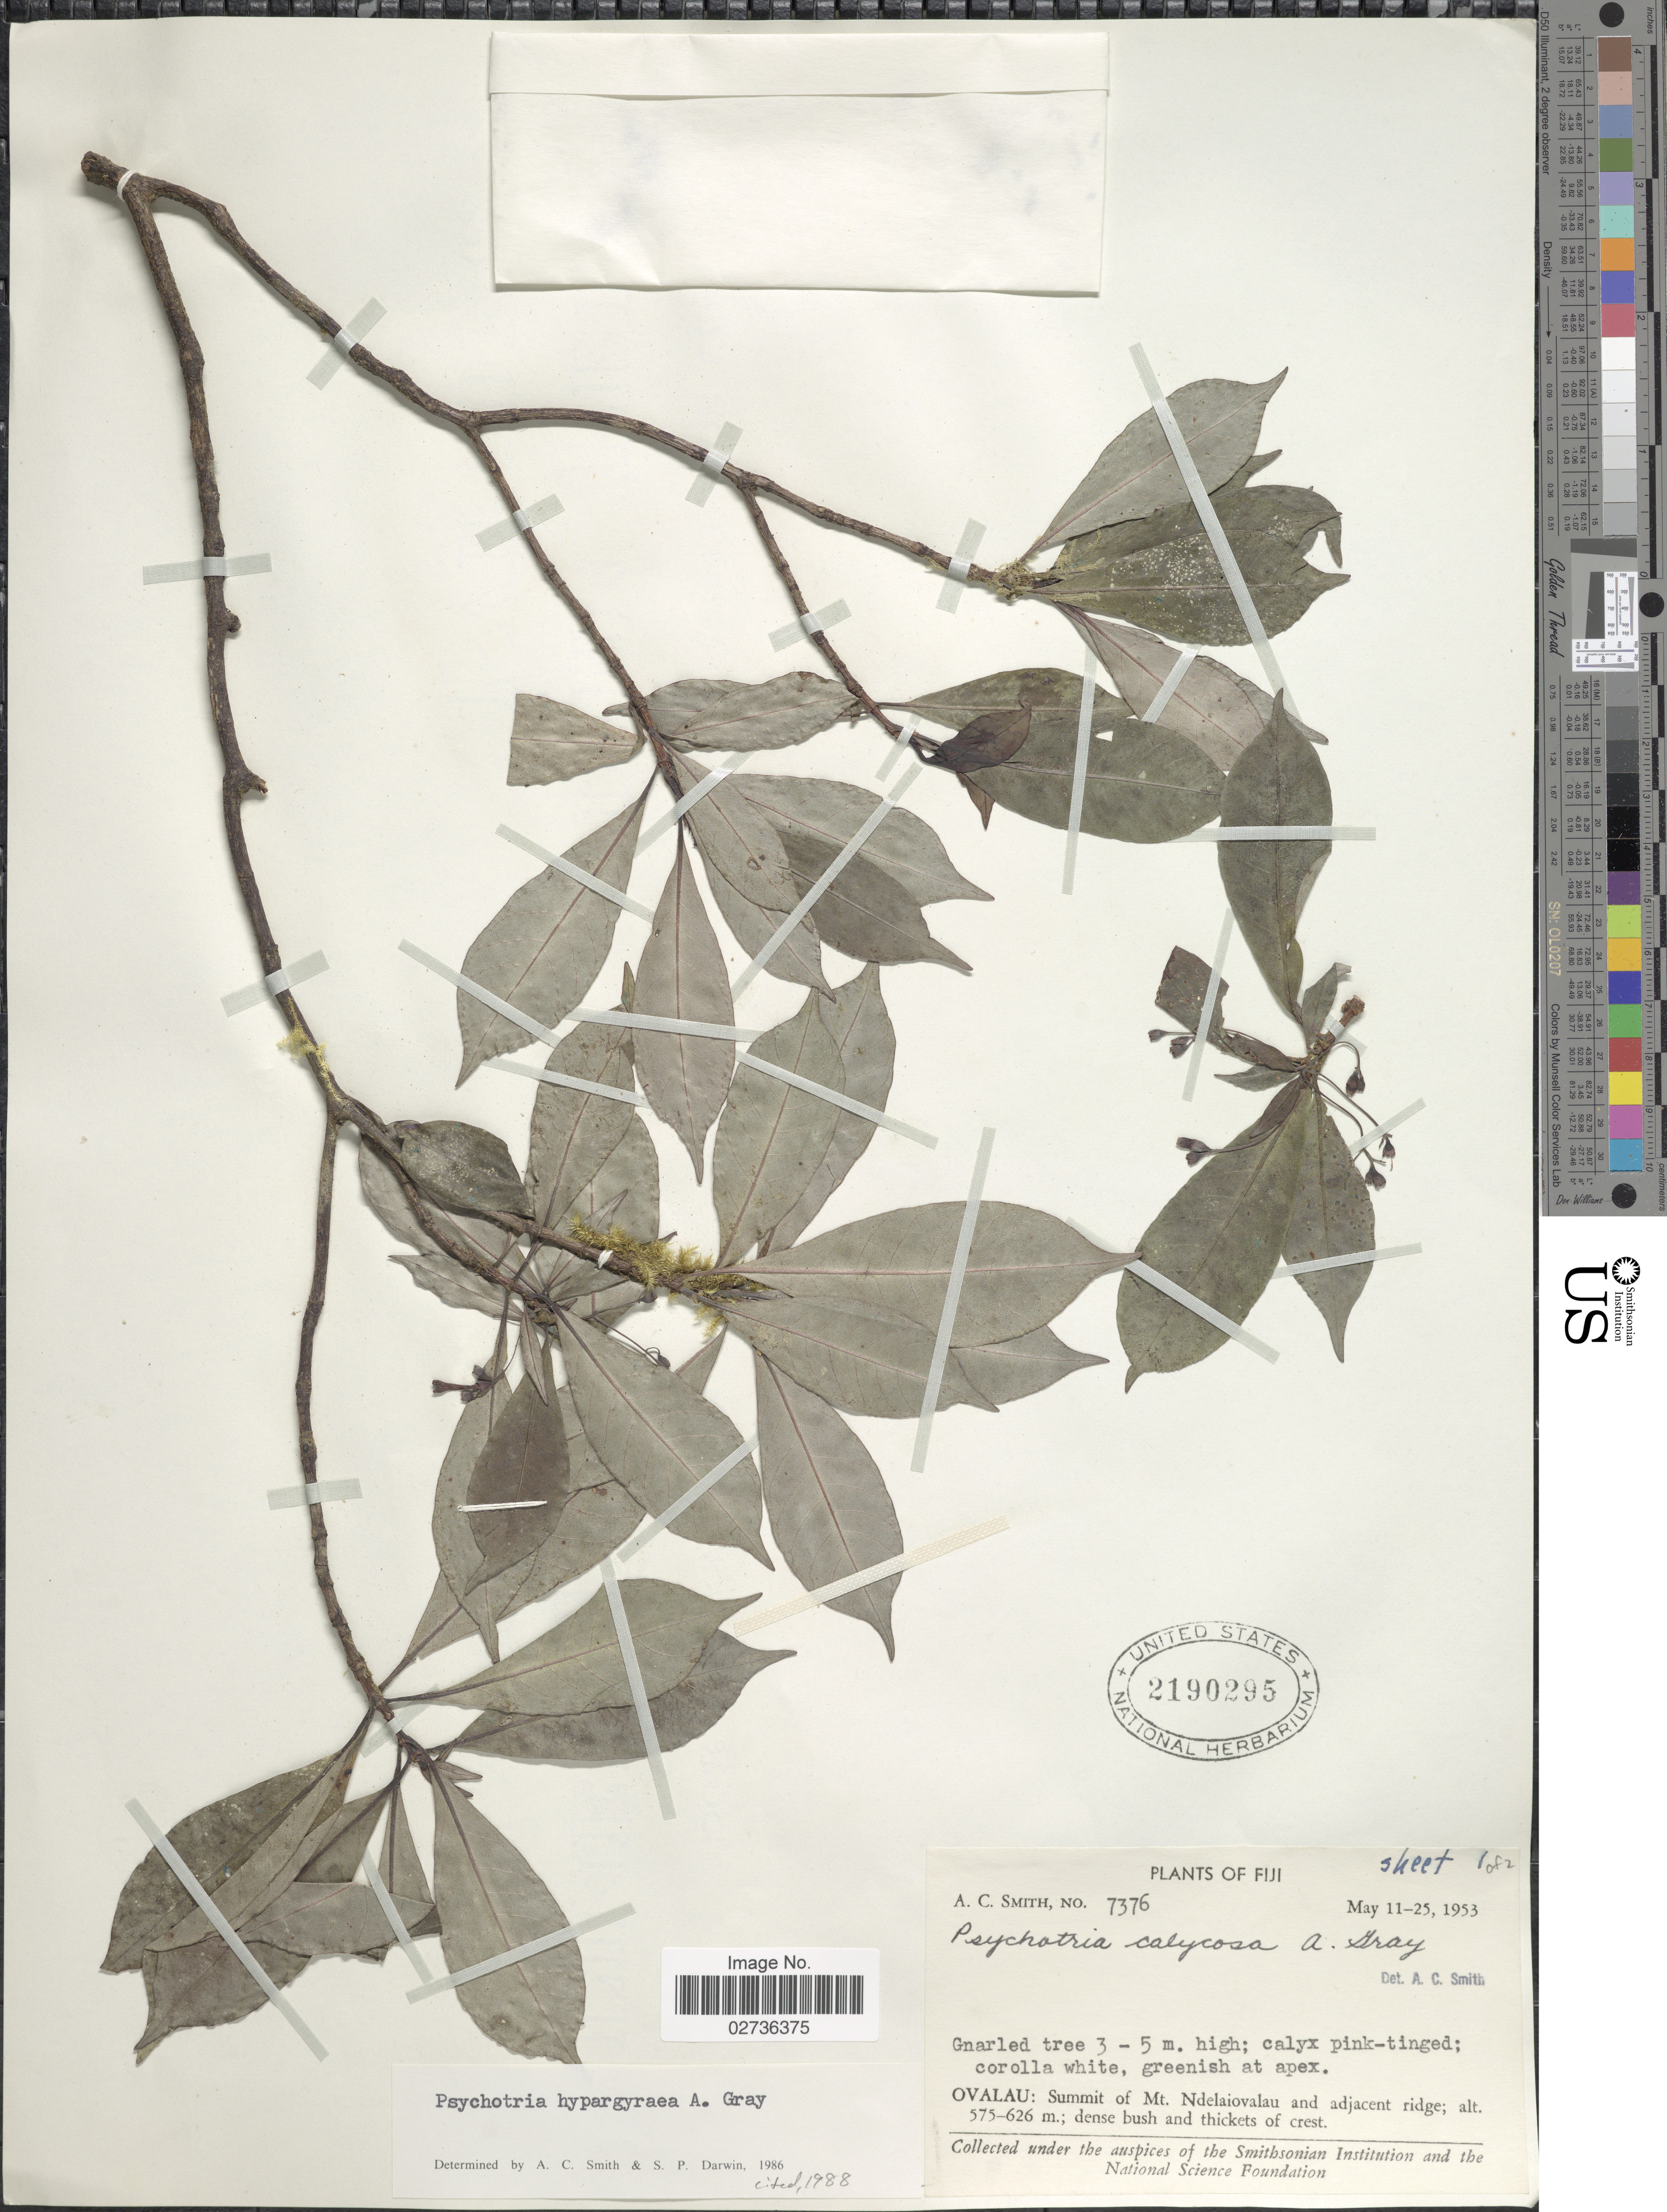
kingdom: Plantae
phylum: Tracheophyta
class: Magnoliopsida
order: Gentianales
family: Rubiaceae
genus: Psychotria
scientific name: Psychotria hypargyraea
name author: A. Gray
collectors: A. C. Smith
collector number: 7376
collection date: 1953-05-11/1953-05-25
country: Fiji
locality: Ovalau: Summit of Mt. Ndelaiovalau and adjacent ridge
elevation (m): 575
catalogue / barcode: US 2190295